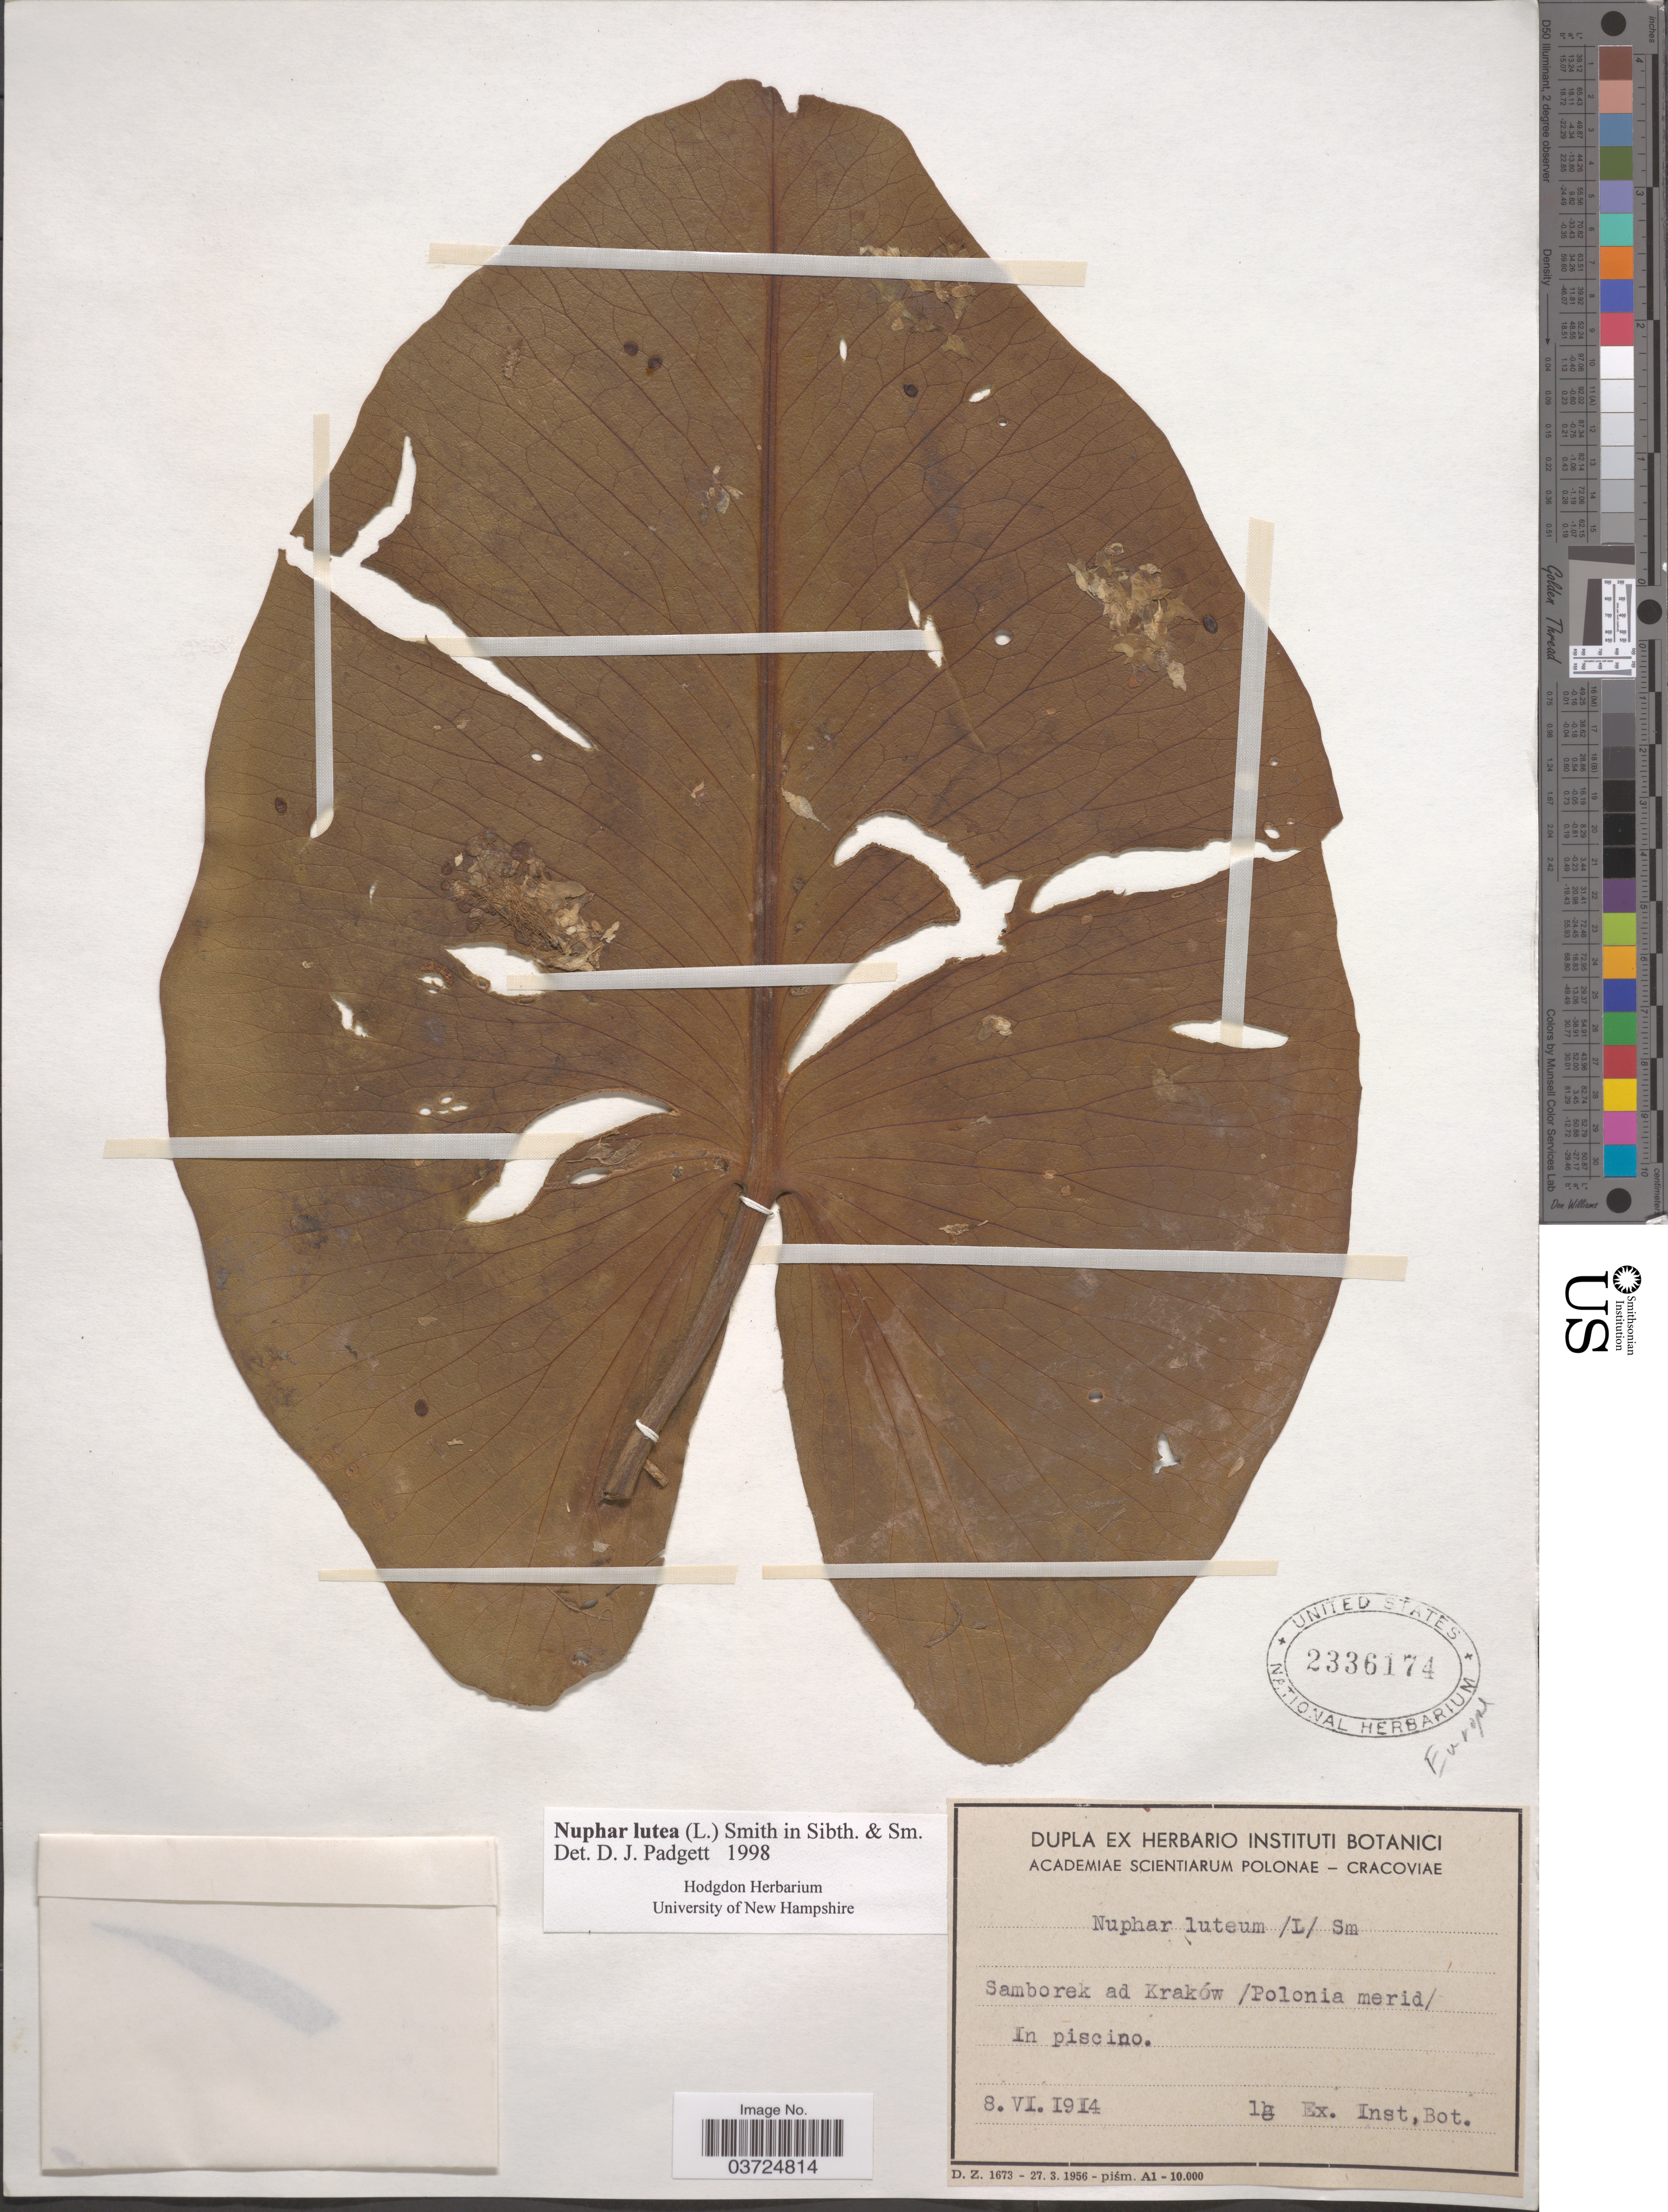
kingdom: Plantae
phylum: Tracheophyta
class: Magnoliopsida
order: Nymphaeales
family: Nymphaeaceae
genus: Nuphar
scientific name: Nuphar lutea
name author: (L.) Sm.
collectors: Ex. Inst. Bot.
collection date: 1914-06-08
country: Poland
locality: Samborek ad Kraków / Polonia merid/ In piscino.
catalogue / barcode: US 2336174